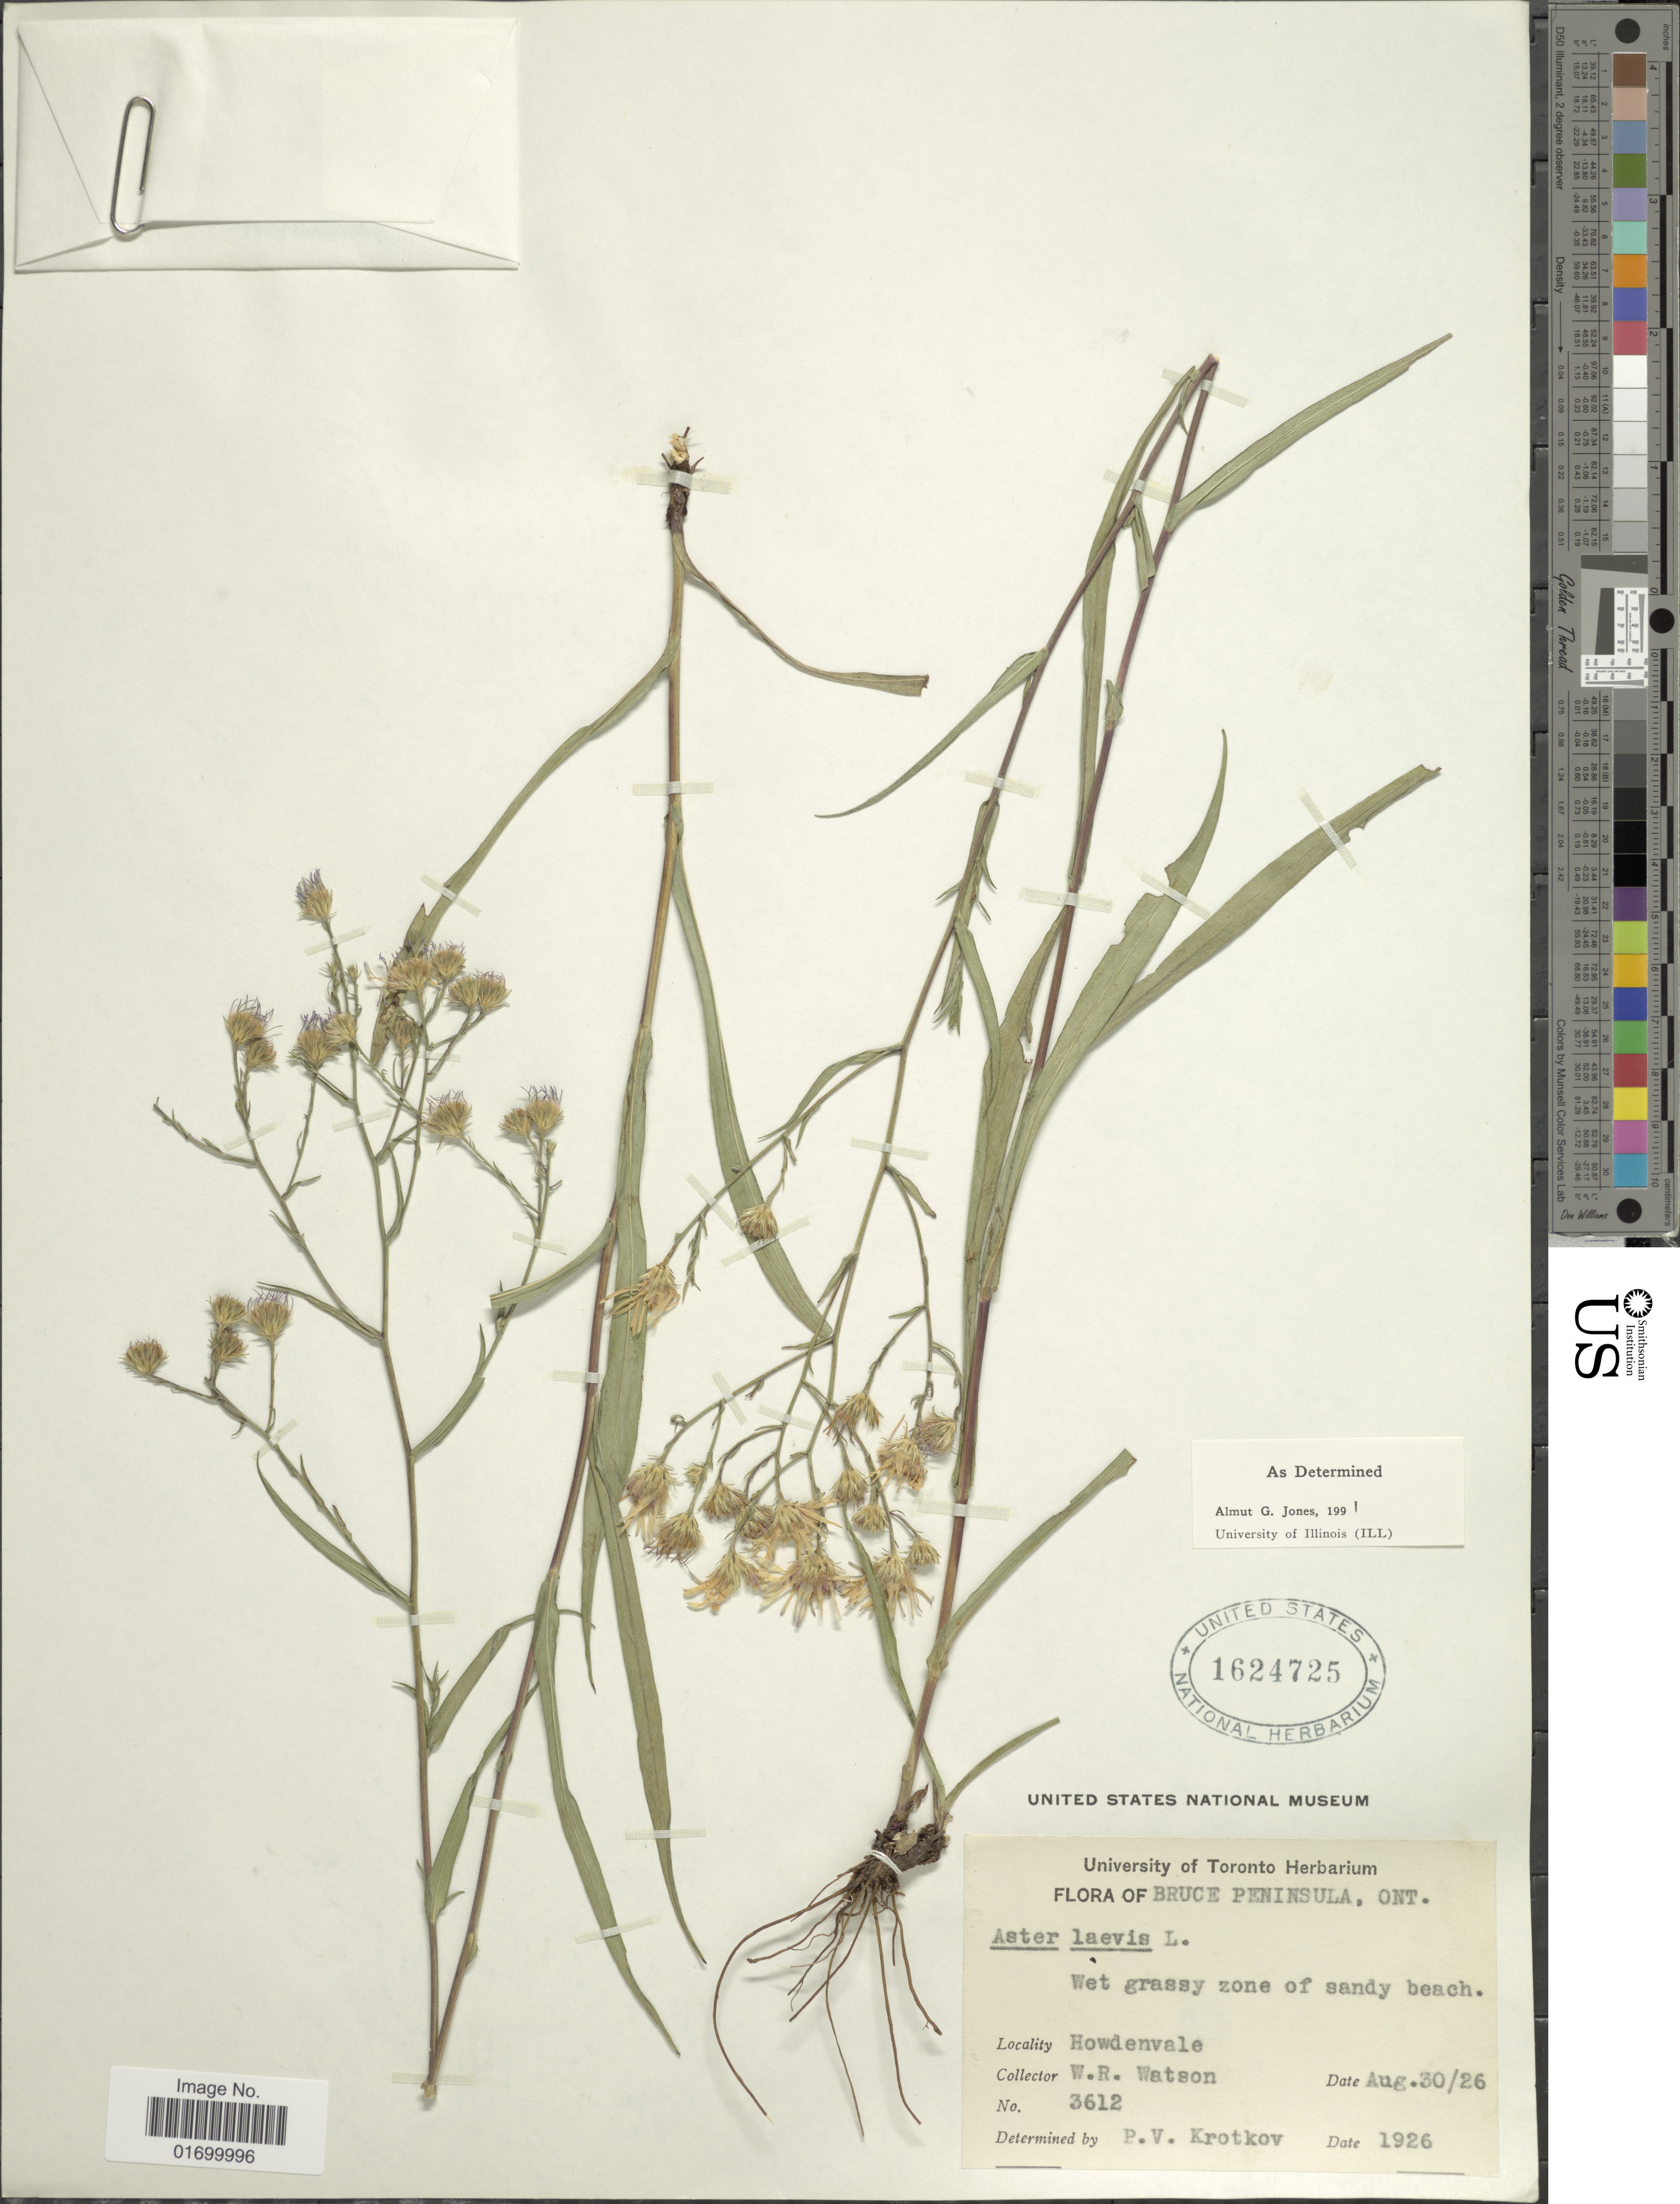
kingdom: Plantae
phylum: Tracheophyta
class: Magnoliopsida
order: Asterales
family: Asteraceae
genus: Symphyotrichum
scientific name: Symphyotrichum laeve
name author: (L.) Á. Löve & D. Löve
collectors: W. R. Watson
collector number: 3612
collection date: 1926-08-30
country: Canada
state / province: Ontario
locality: Bruce Peninsula, Wet grassy zone of sandy beach, Howdenvale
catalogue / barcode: US 1624725